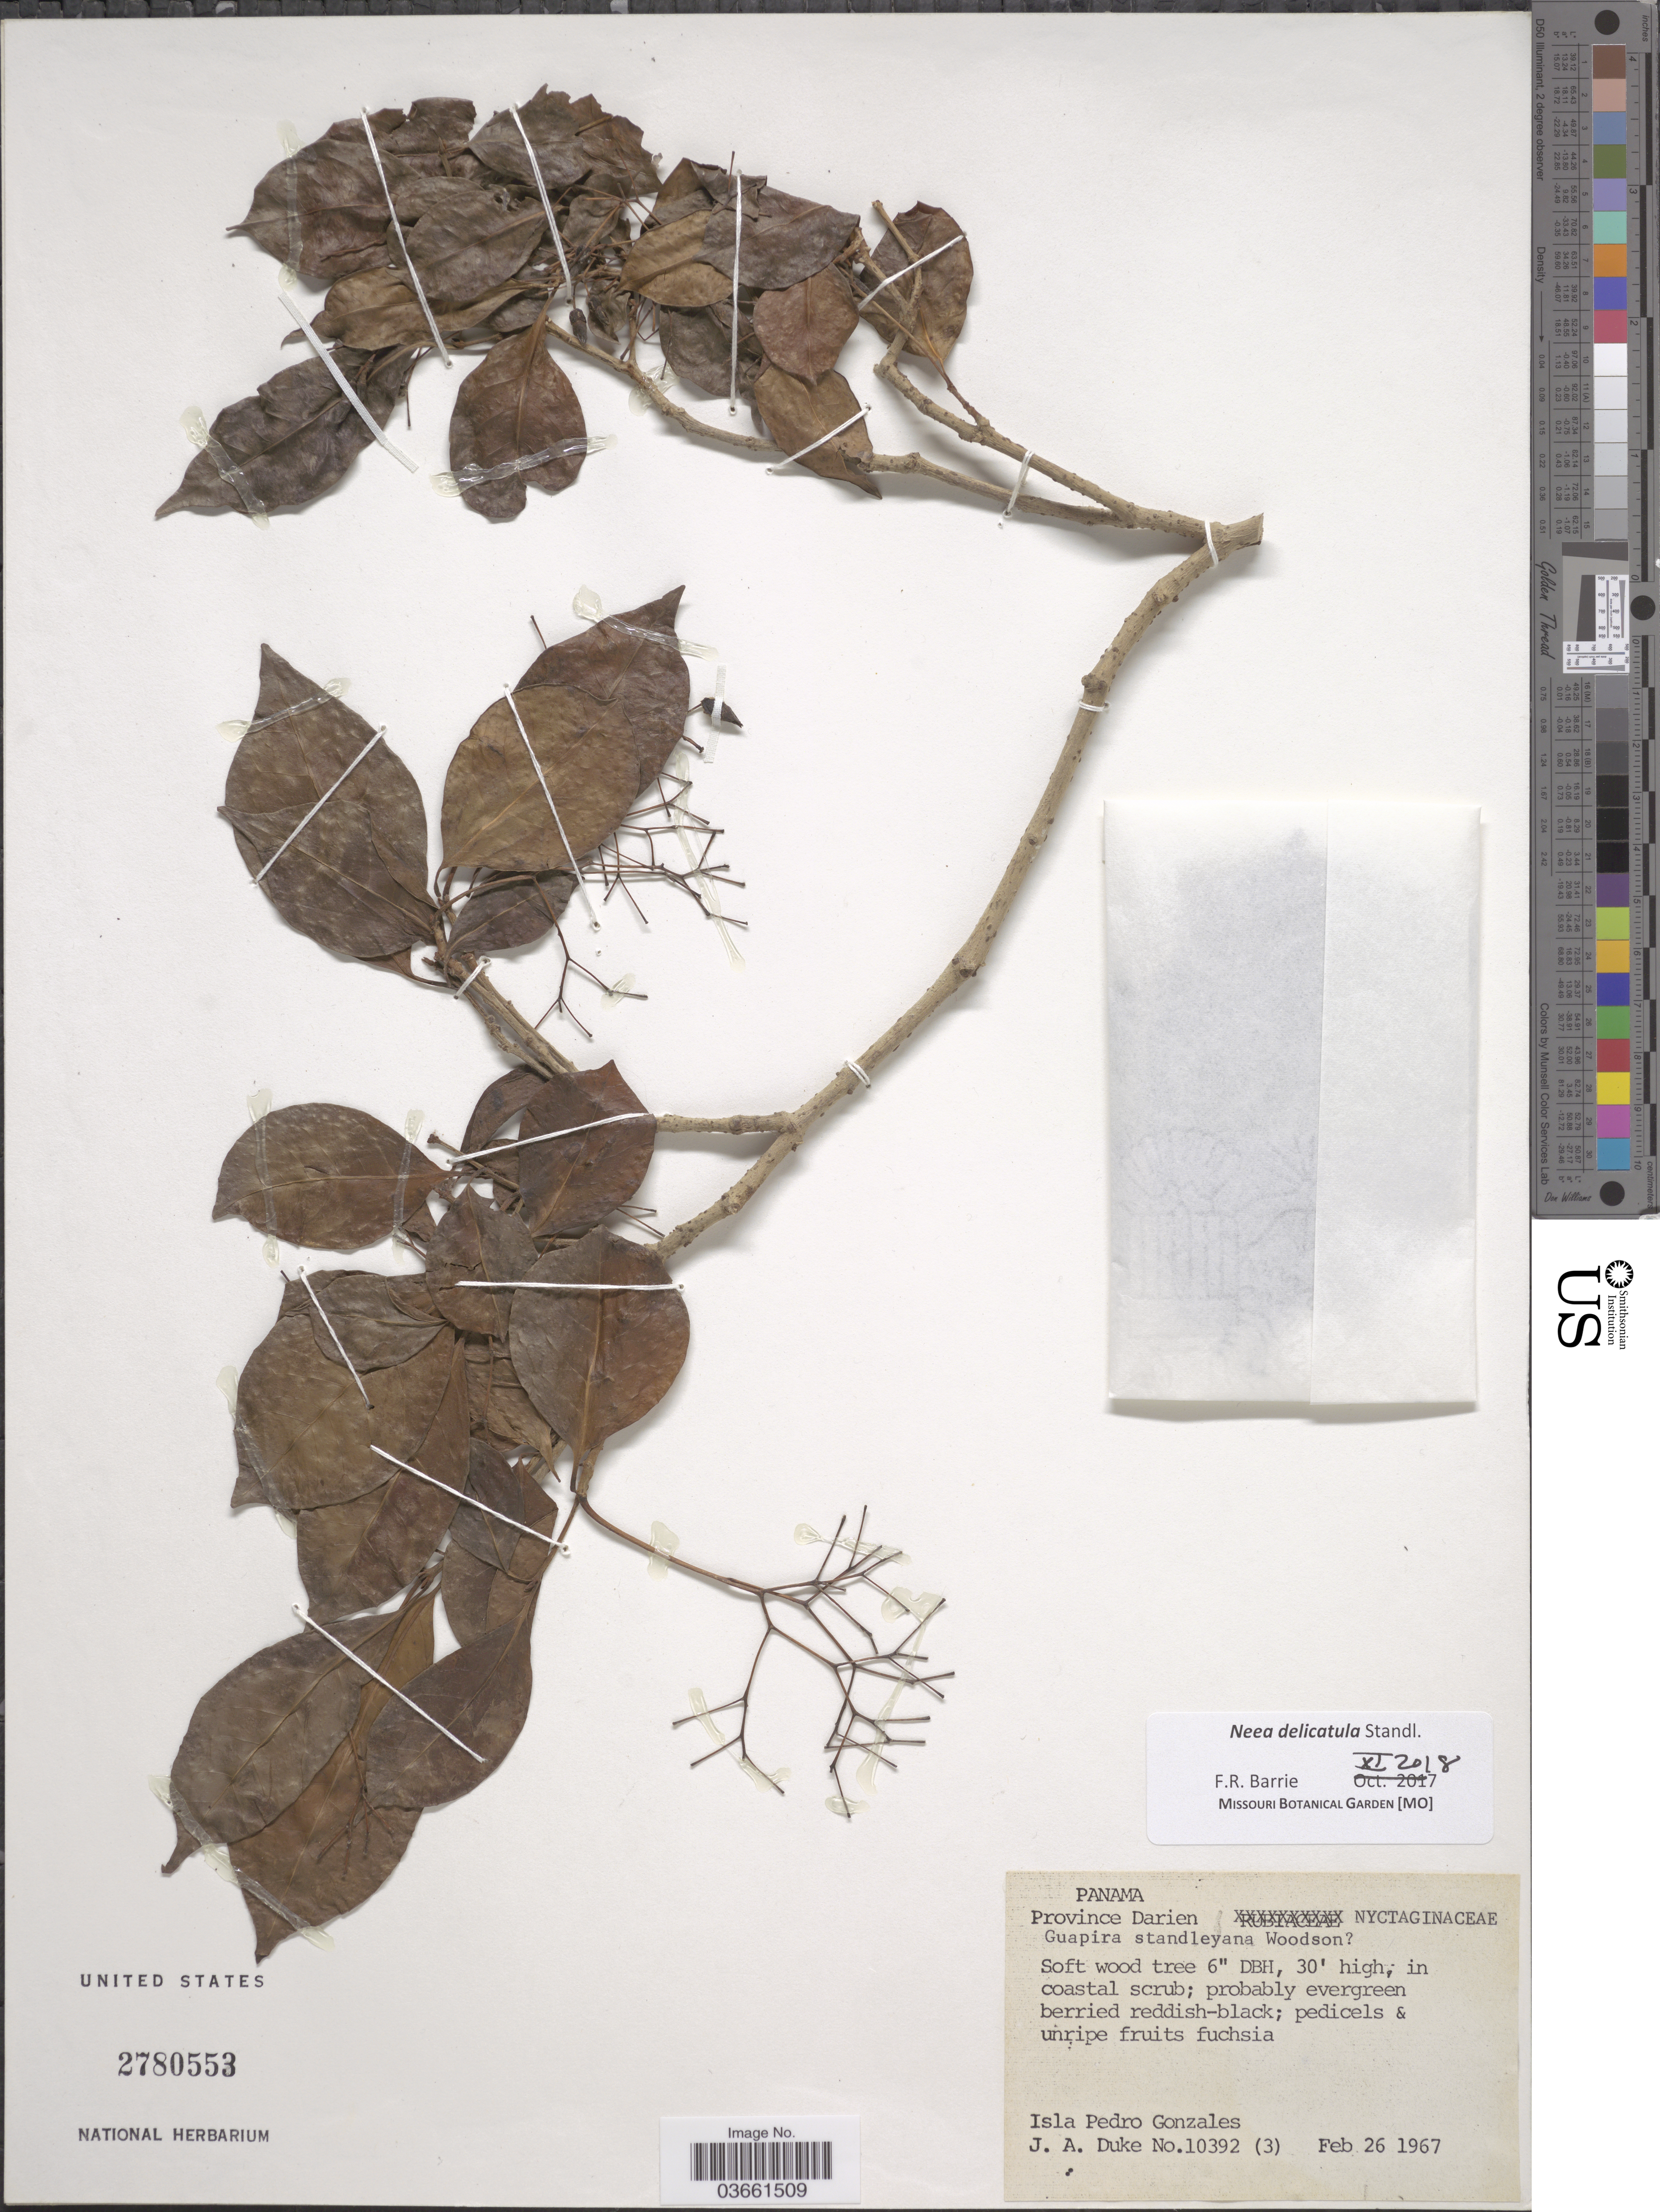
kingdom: Plantae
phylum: Tracheophyta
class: Magnoliopsida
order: Caryophyllales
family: Nyctaginaceae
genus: Neea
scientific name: Neea delicatula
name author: Standl.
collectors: J. A. Duke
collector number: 10392 (3)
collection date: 1967-02-26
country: Panama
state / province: Darién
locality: Isla Pedro Gonzales.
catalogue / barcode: US 2780553